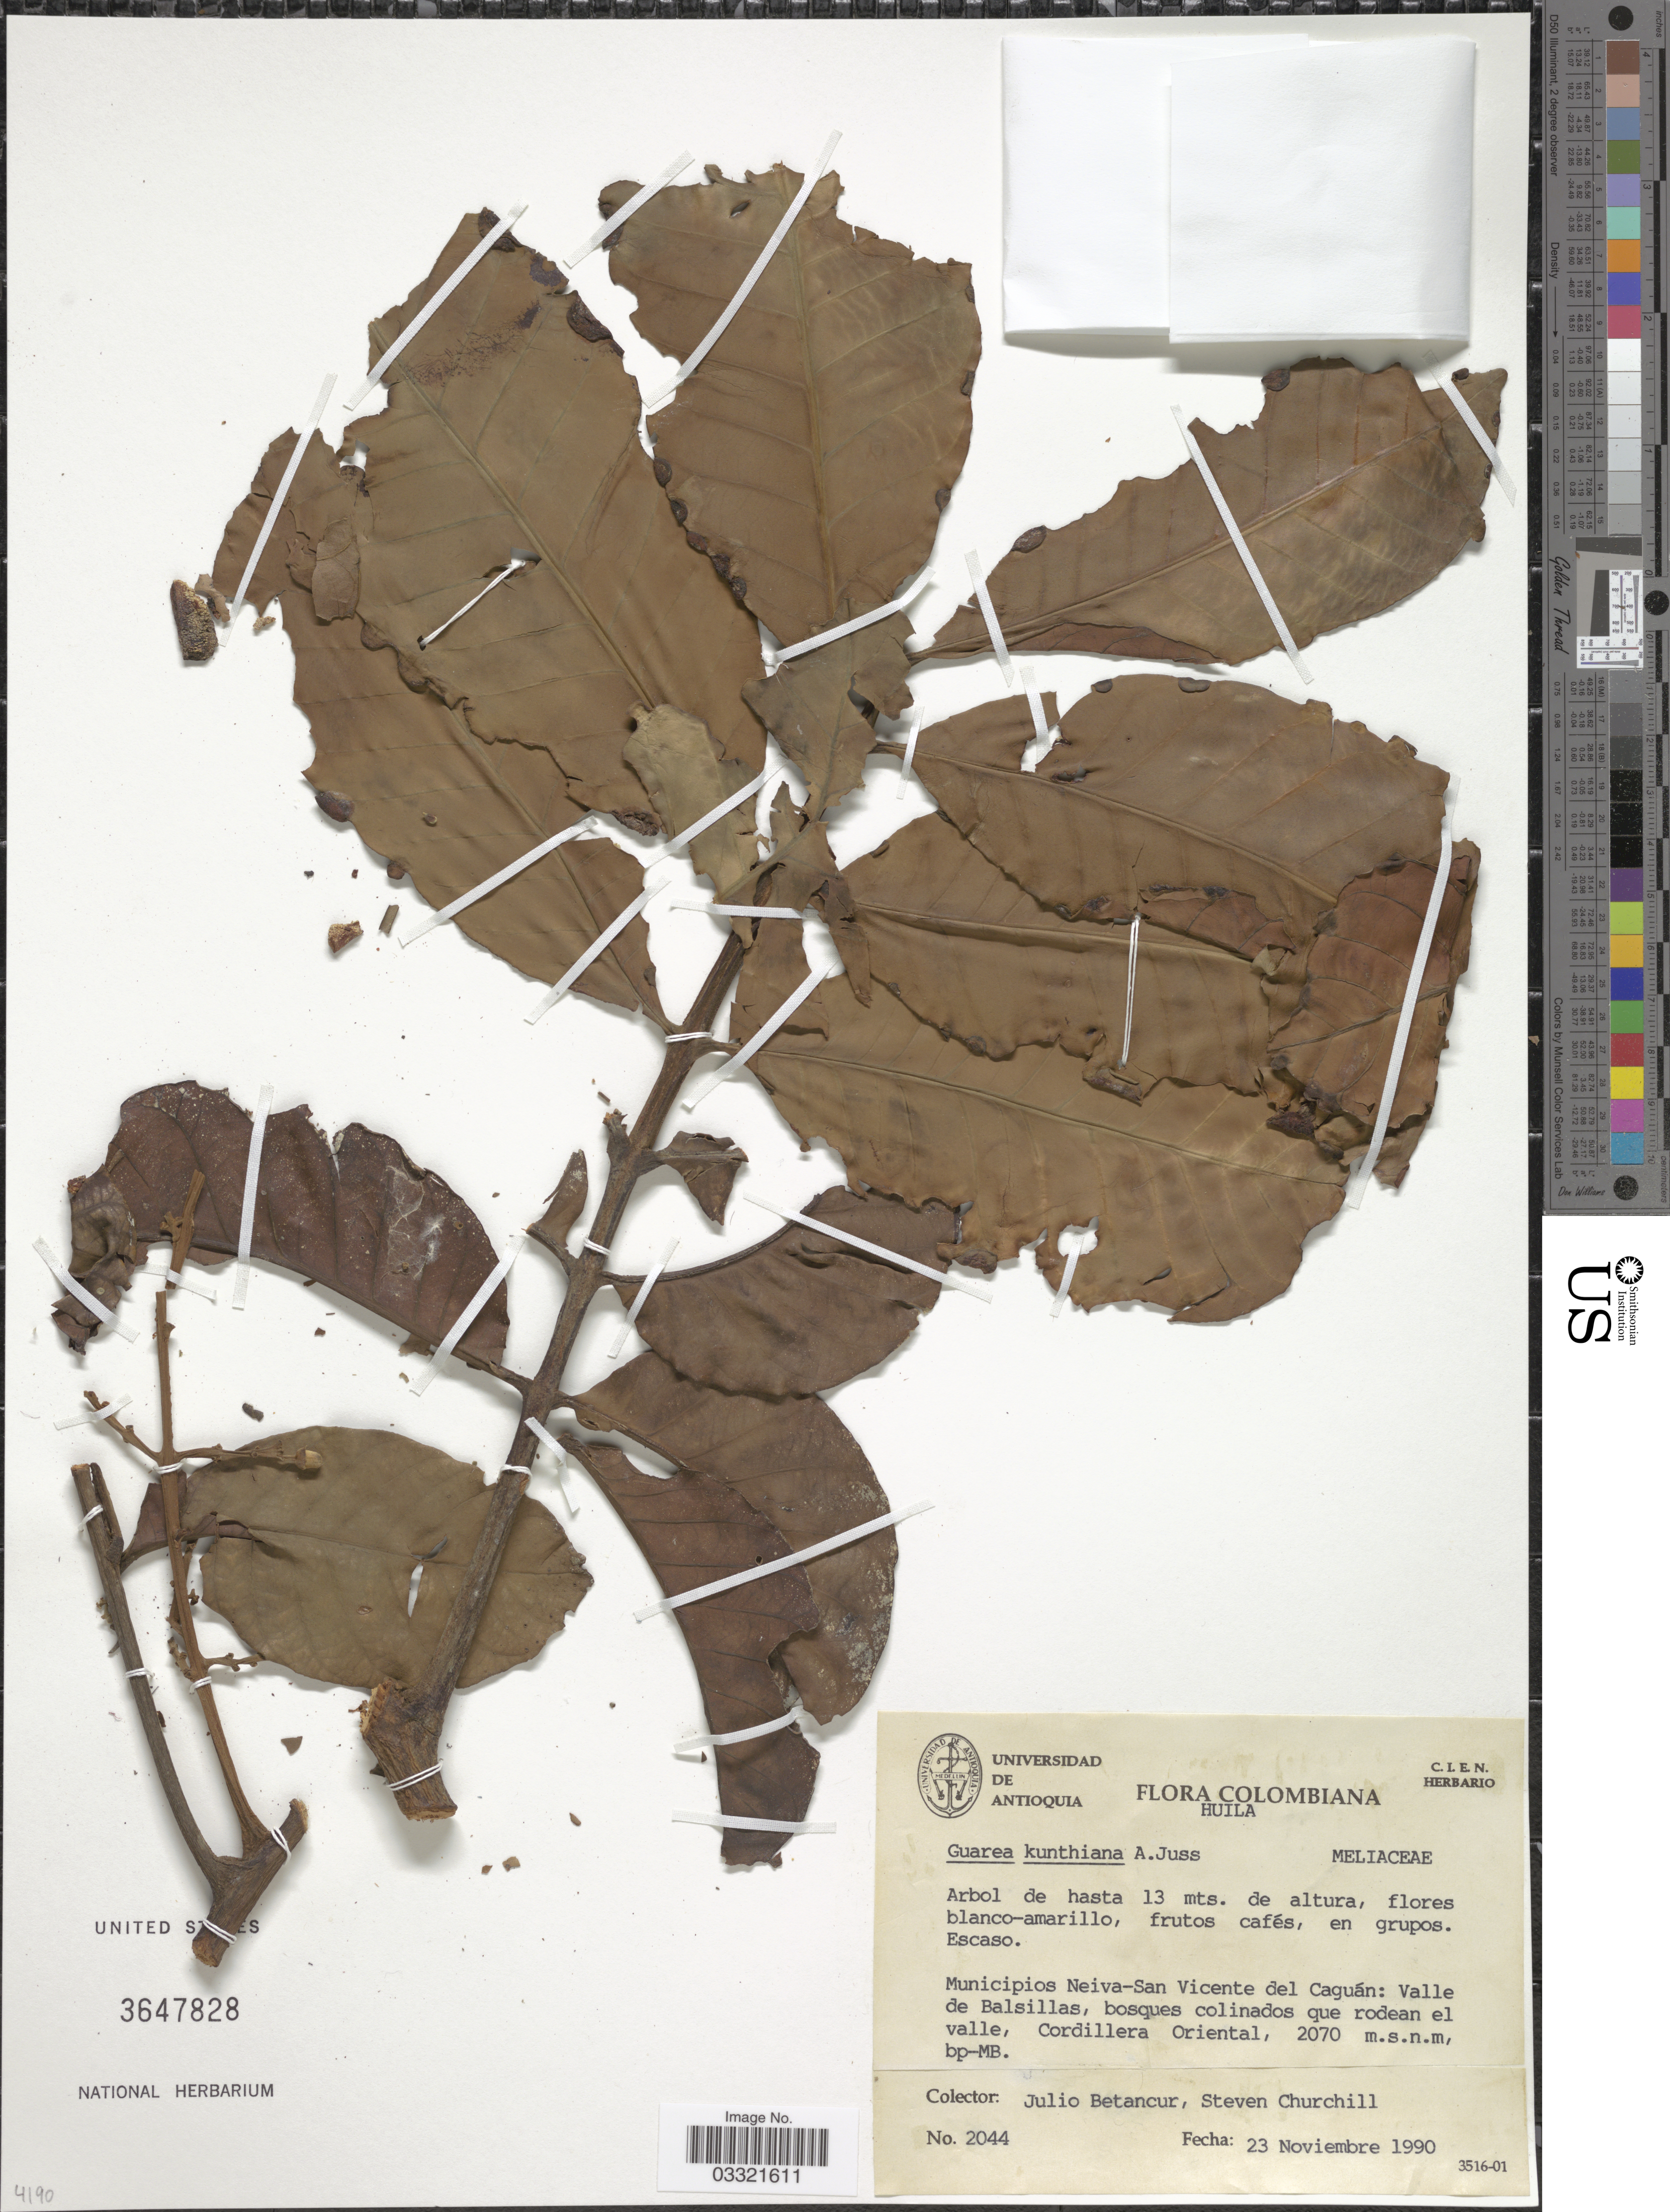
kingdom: Plantae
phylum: Tracheophyta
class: Magnoliopsida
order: Sapindales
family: Meliaceae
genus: Guarea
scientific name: Guarea kunthiana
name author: A. Juss.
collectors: J. Betancur & S. Churchill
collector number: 2044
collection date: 1990-11-23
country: Colombia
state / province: Huila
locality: Municipios Neiva-San Vicente del Caguán: Valle de Balsillas, Cordillera Oriental.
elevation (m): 2070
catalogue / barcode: US 3647828